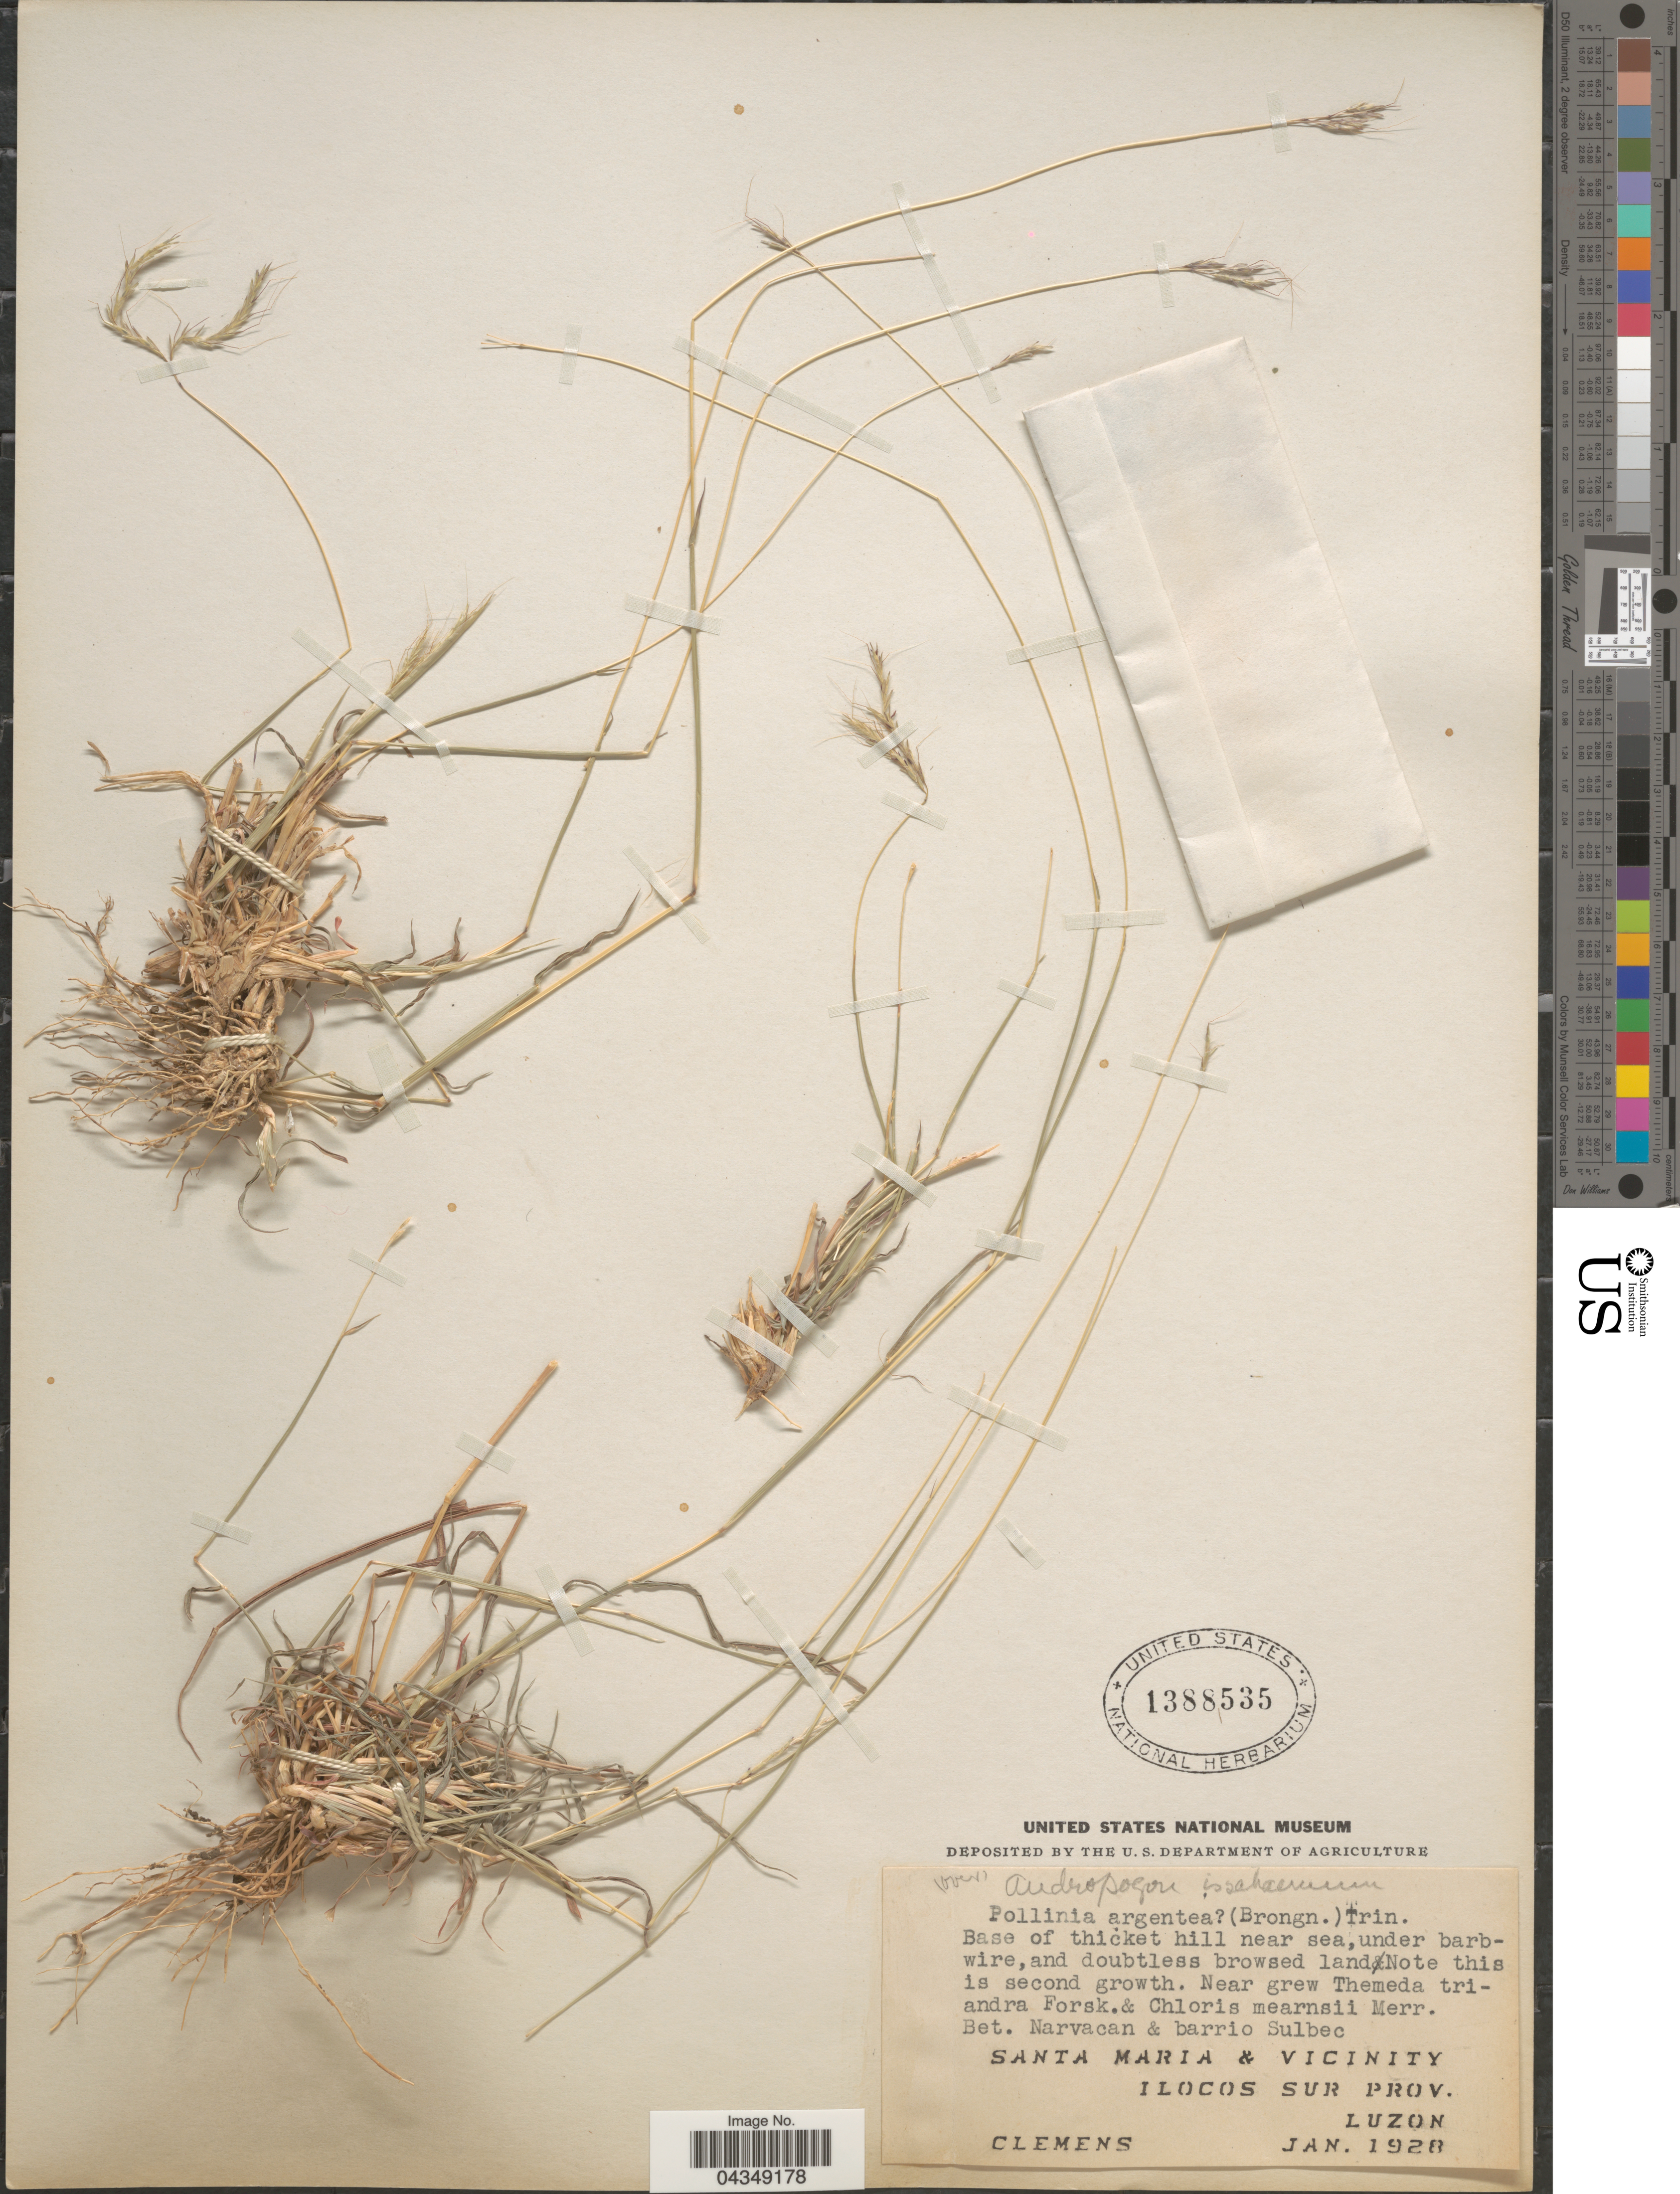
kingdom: Plantae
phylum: Tracheophyta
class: Liliopsida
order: Poales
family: Poaceae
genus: Bothriochloa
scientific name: Bothriochloa ischaemum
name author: (L.) Keng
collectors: -. Clemens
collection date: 1928-01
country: Philippines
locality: Base of thicket hill near sea. Santa Maria & Vicinity. Ilocos Sur Prov. Luzon.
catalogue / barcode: US 1388535